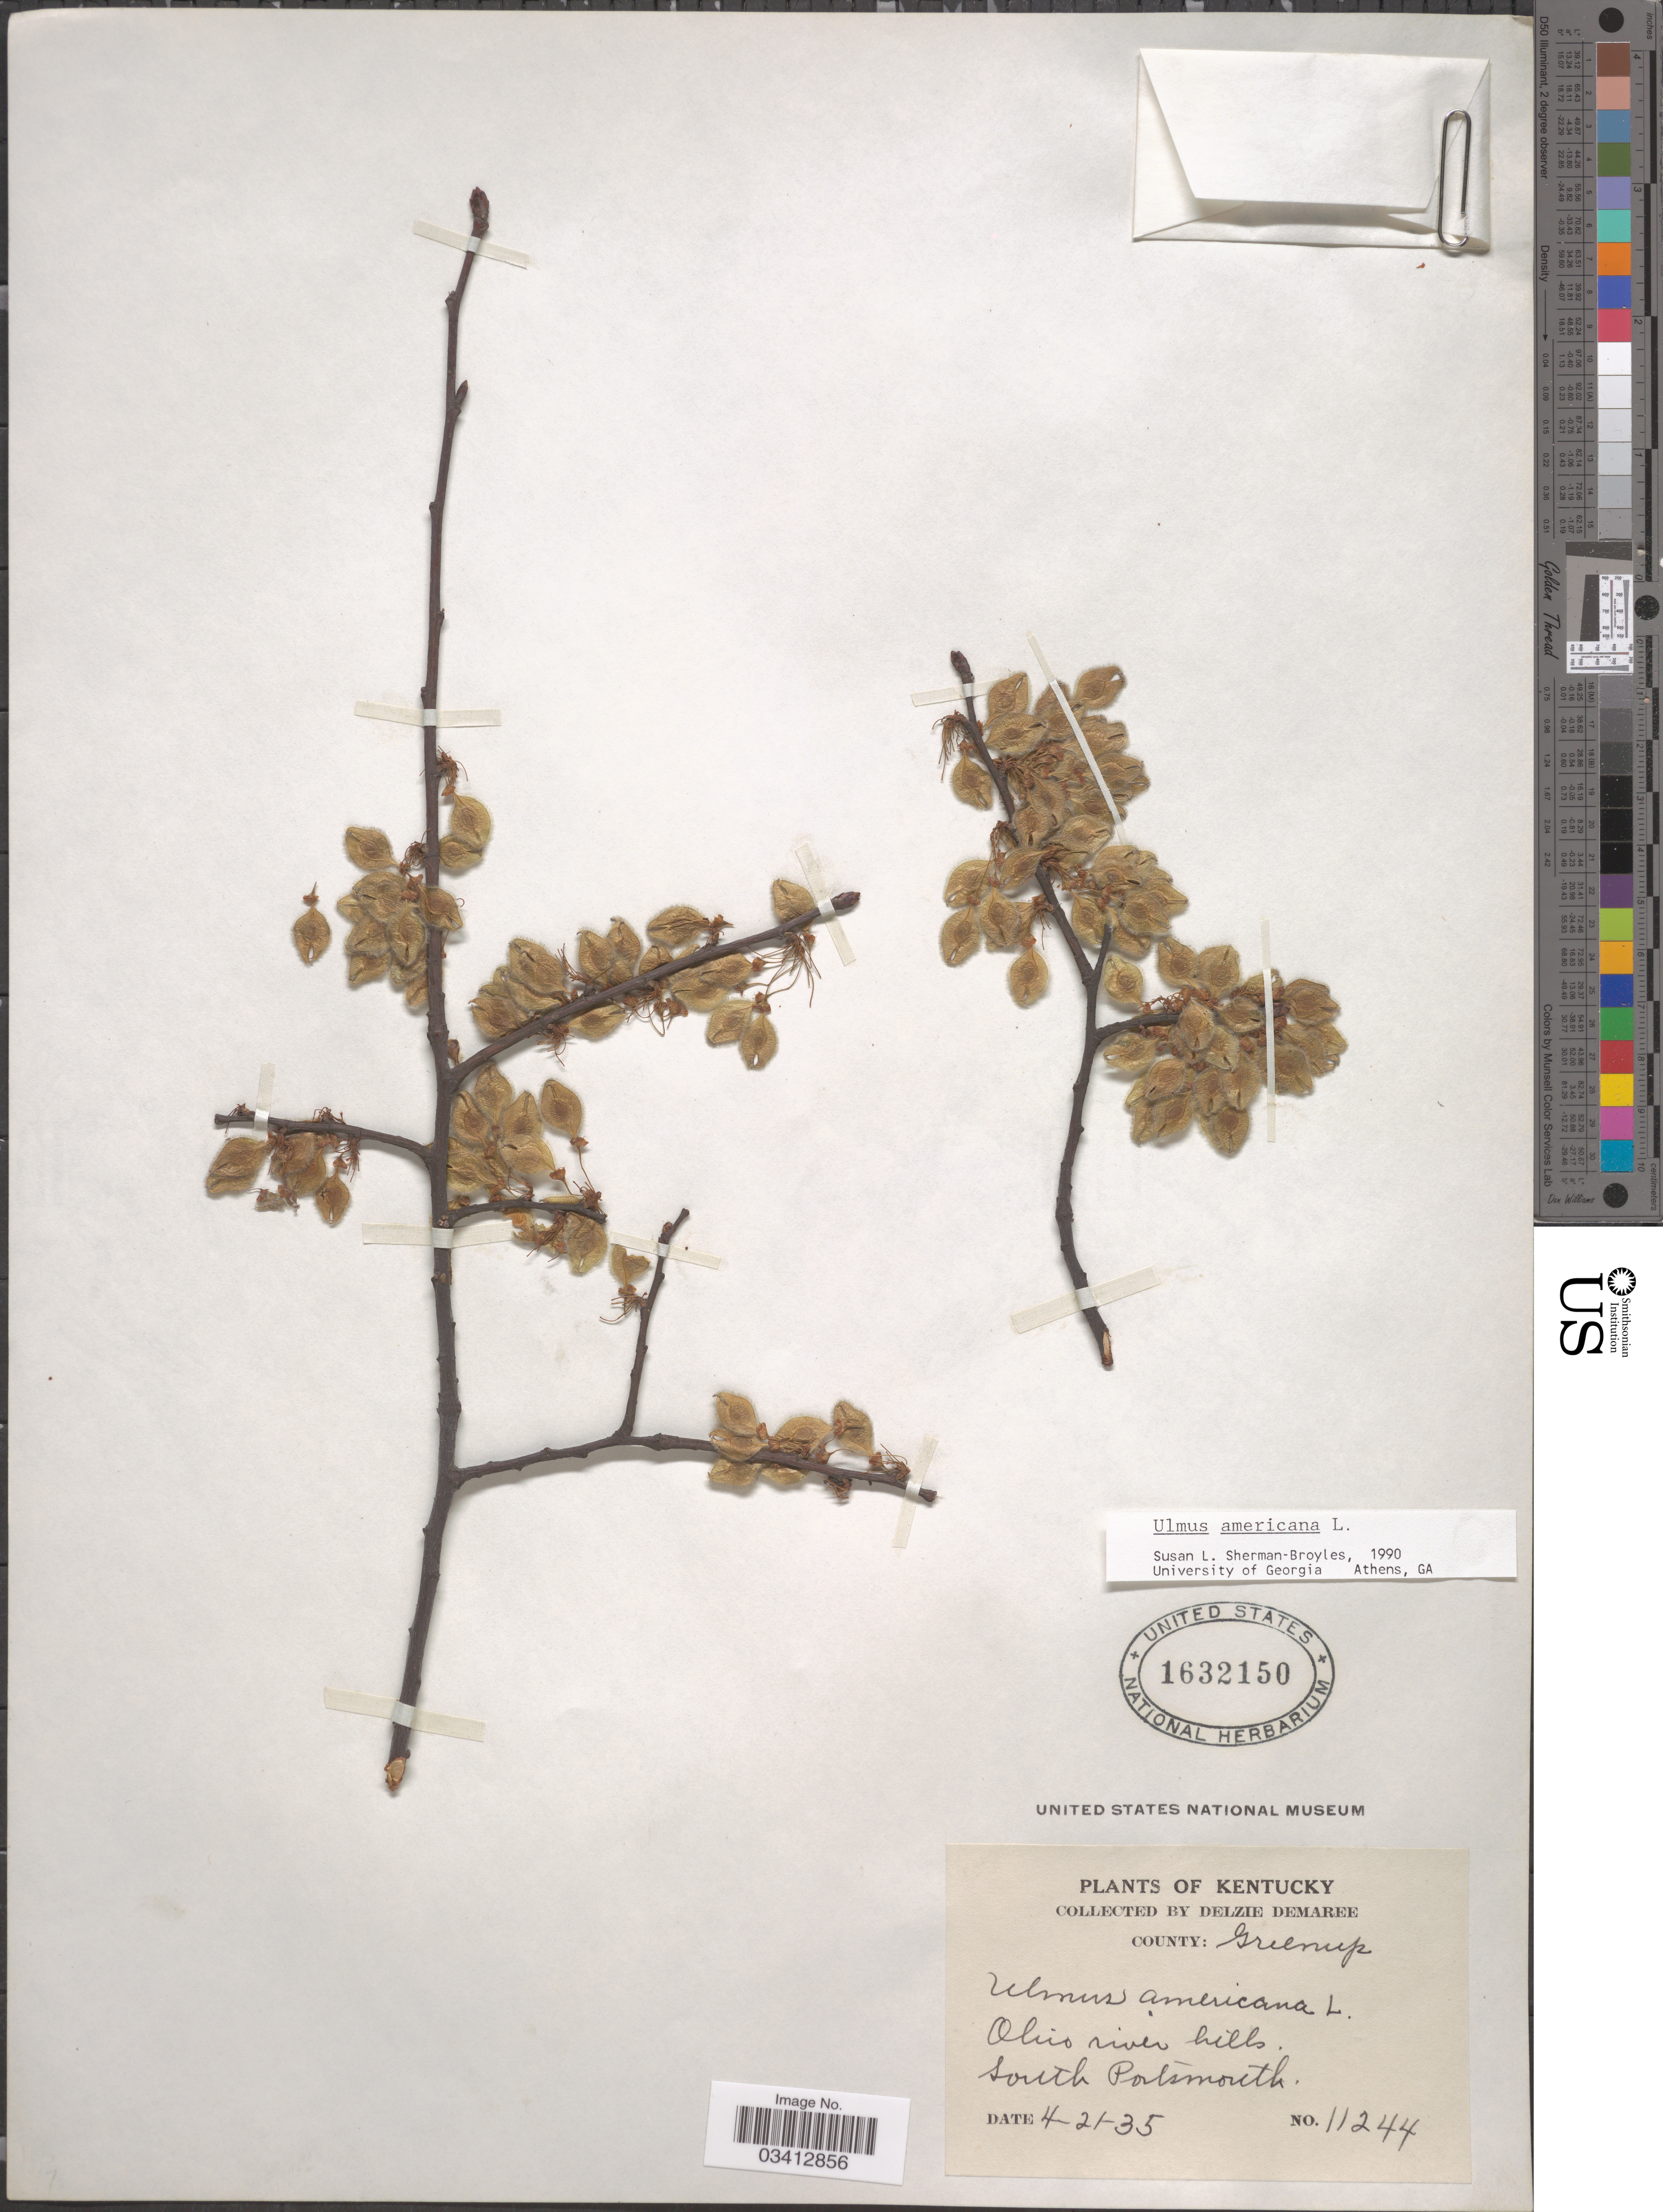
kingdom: Plantae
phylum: Tracheophyta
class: Magnoliopsida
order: Rosales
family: Ulmaceae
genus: Ulmus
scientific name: Ulmus americana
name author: L.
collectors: D. Demaree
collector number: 11244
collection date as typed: Transcribed d/m/y: 21/4/35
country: United States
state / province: Kentucky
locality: County: Greenup. Ohio river hills, South Portsmouth.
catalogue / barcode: US 1632150